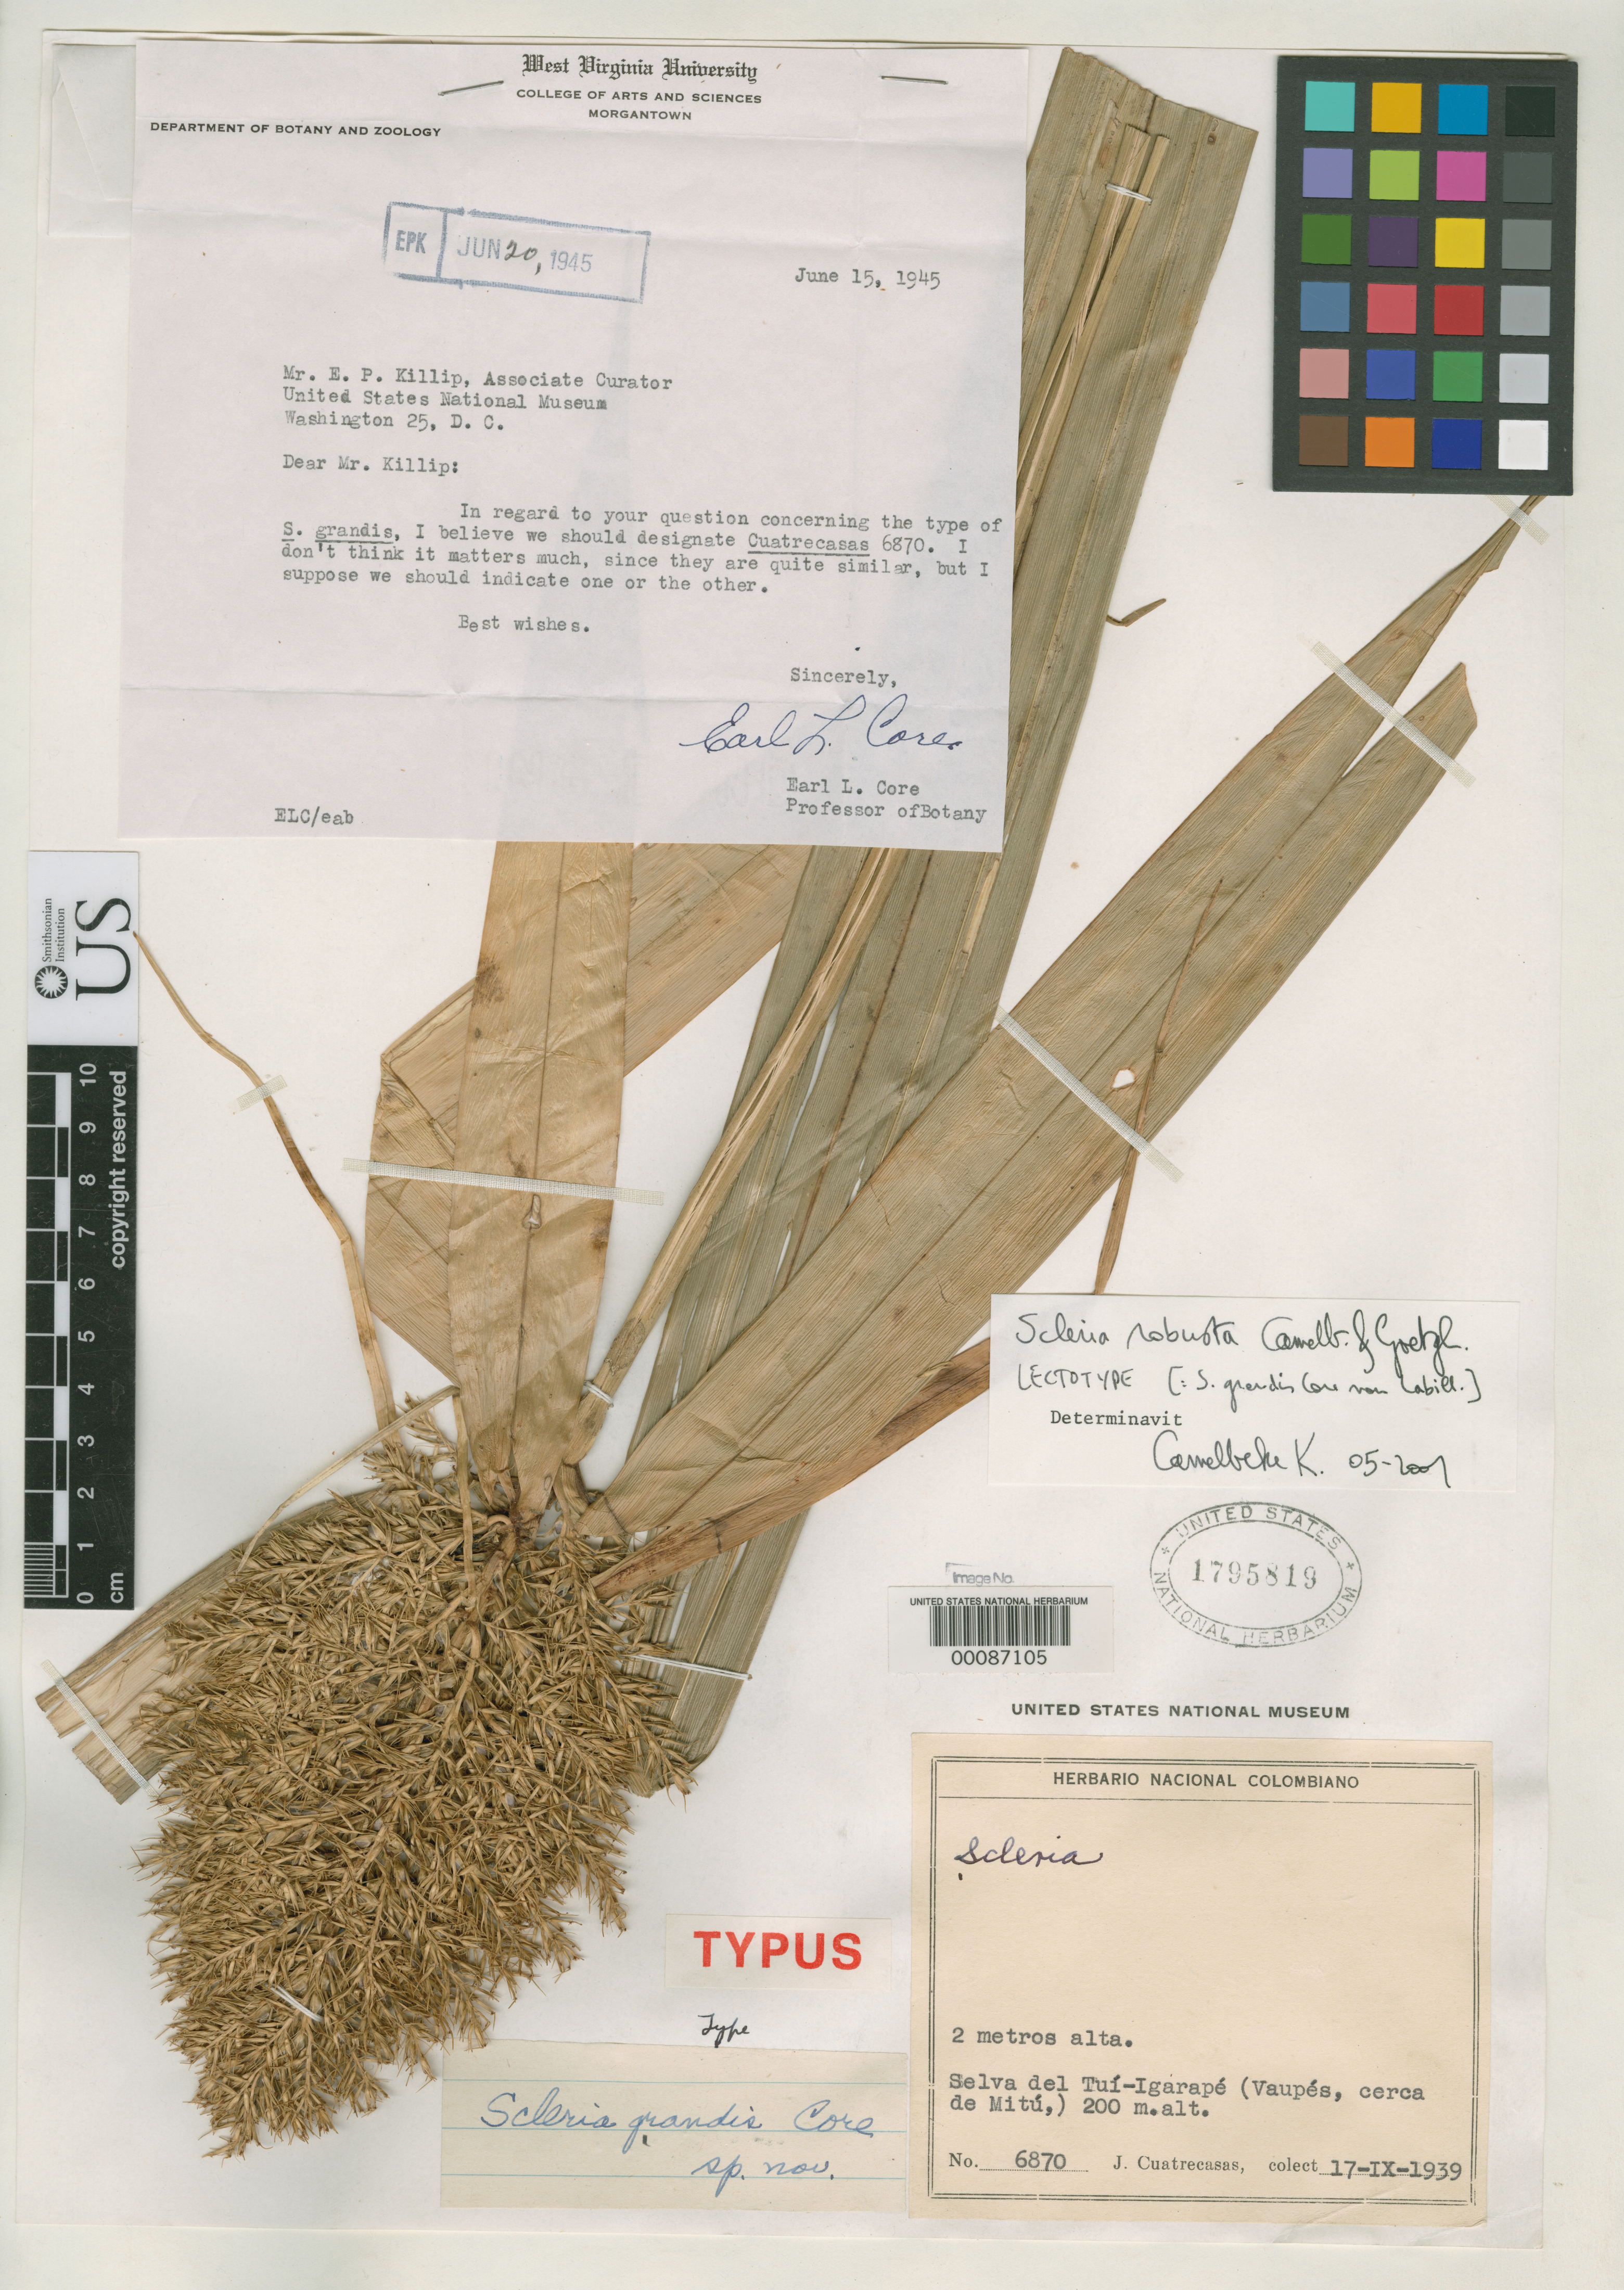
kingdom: Plantae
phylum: Tracheophyta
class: Liliopsida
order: Poales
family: Cyperaceae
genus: Scleria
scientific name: Scleria robusta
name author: Camelb. & Goetgh.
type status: Holotype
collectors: J. Cuatrecasas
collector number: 6870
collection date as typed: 17 Sep 1939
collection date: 1939-09-17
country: Colombia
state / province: Vaupés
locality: Selva del Tui-Igarape, Cerca Mitu.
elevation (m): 200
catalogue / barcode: US 1795819-2